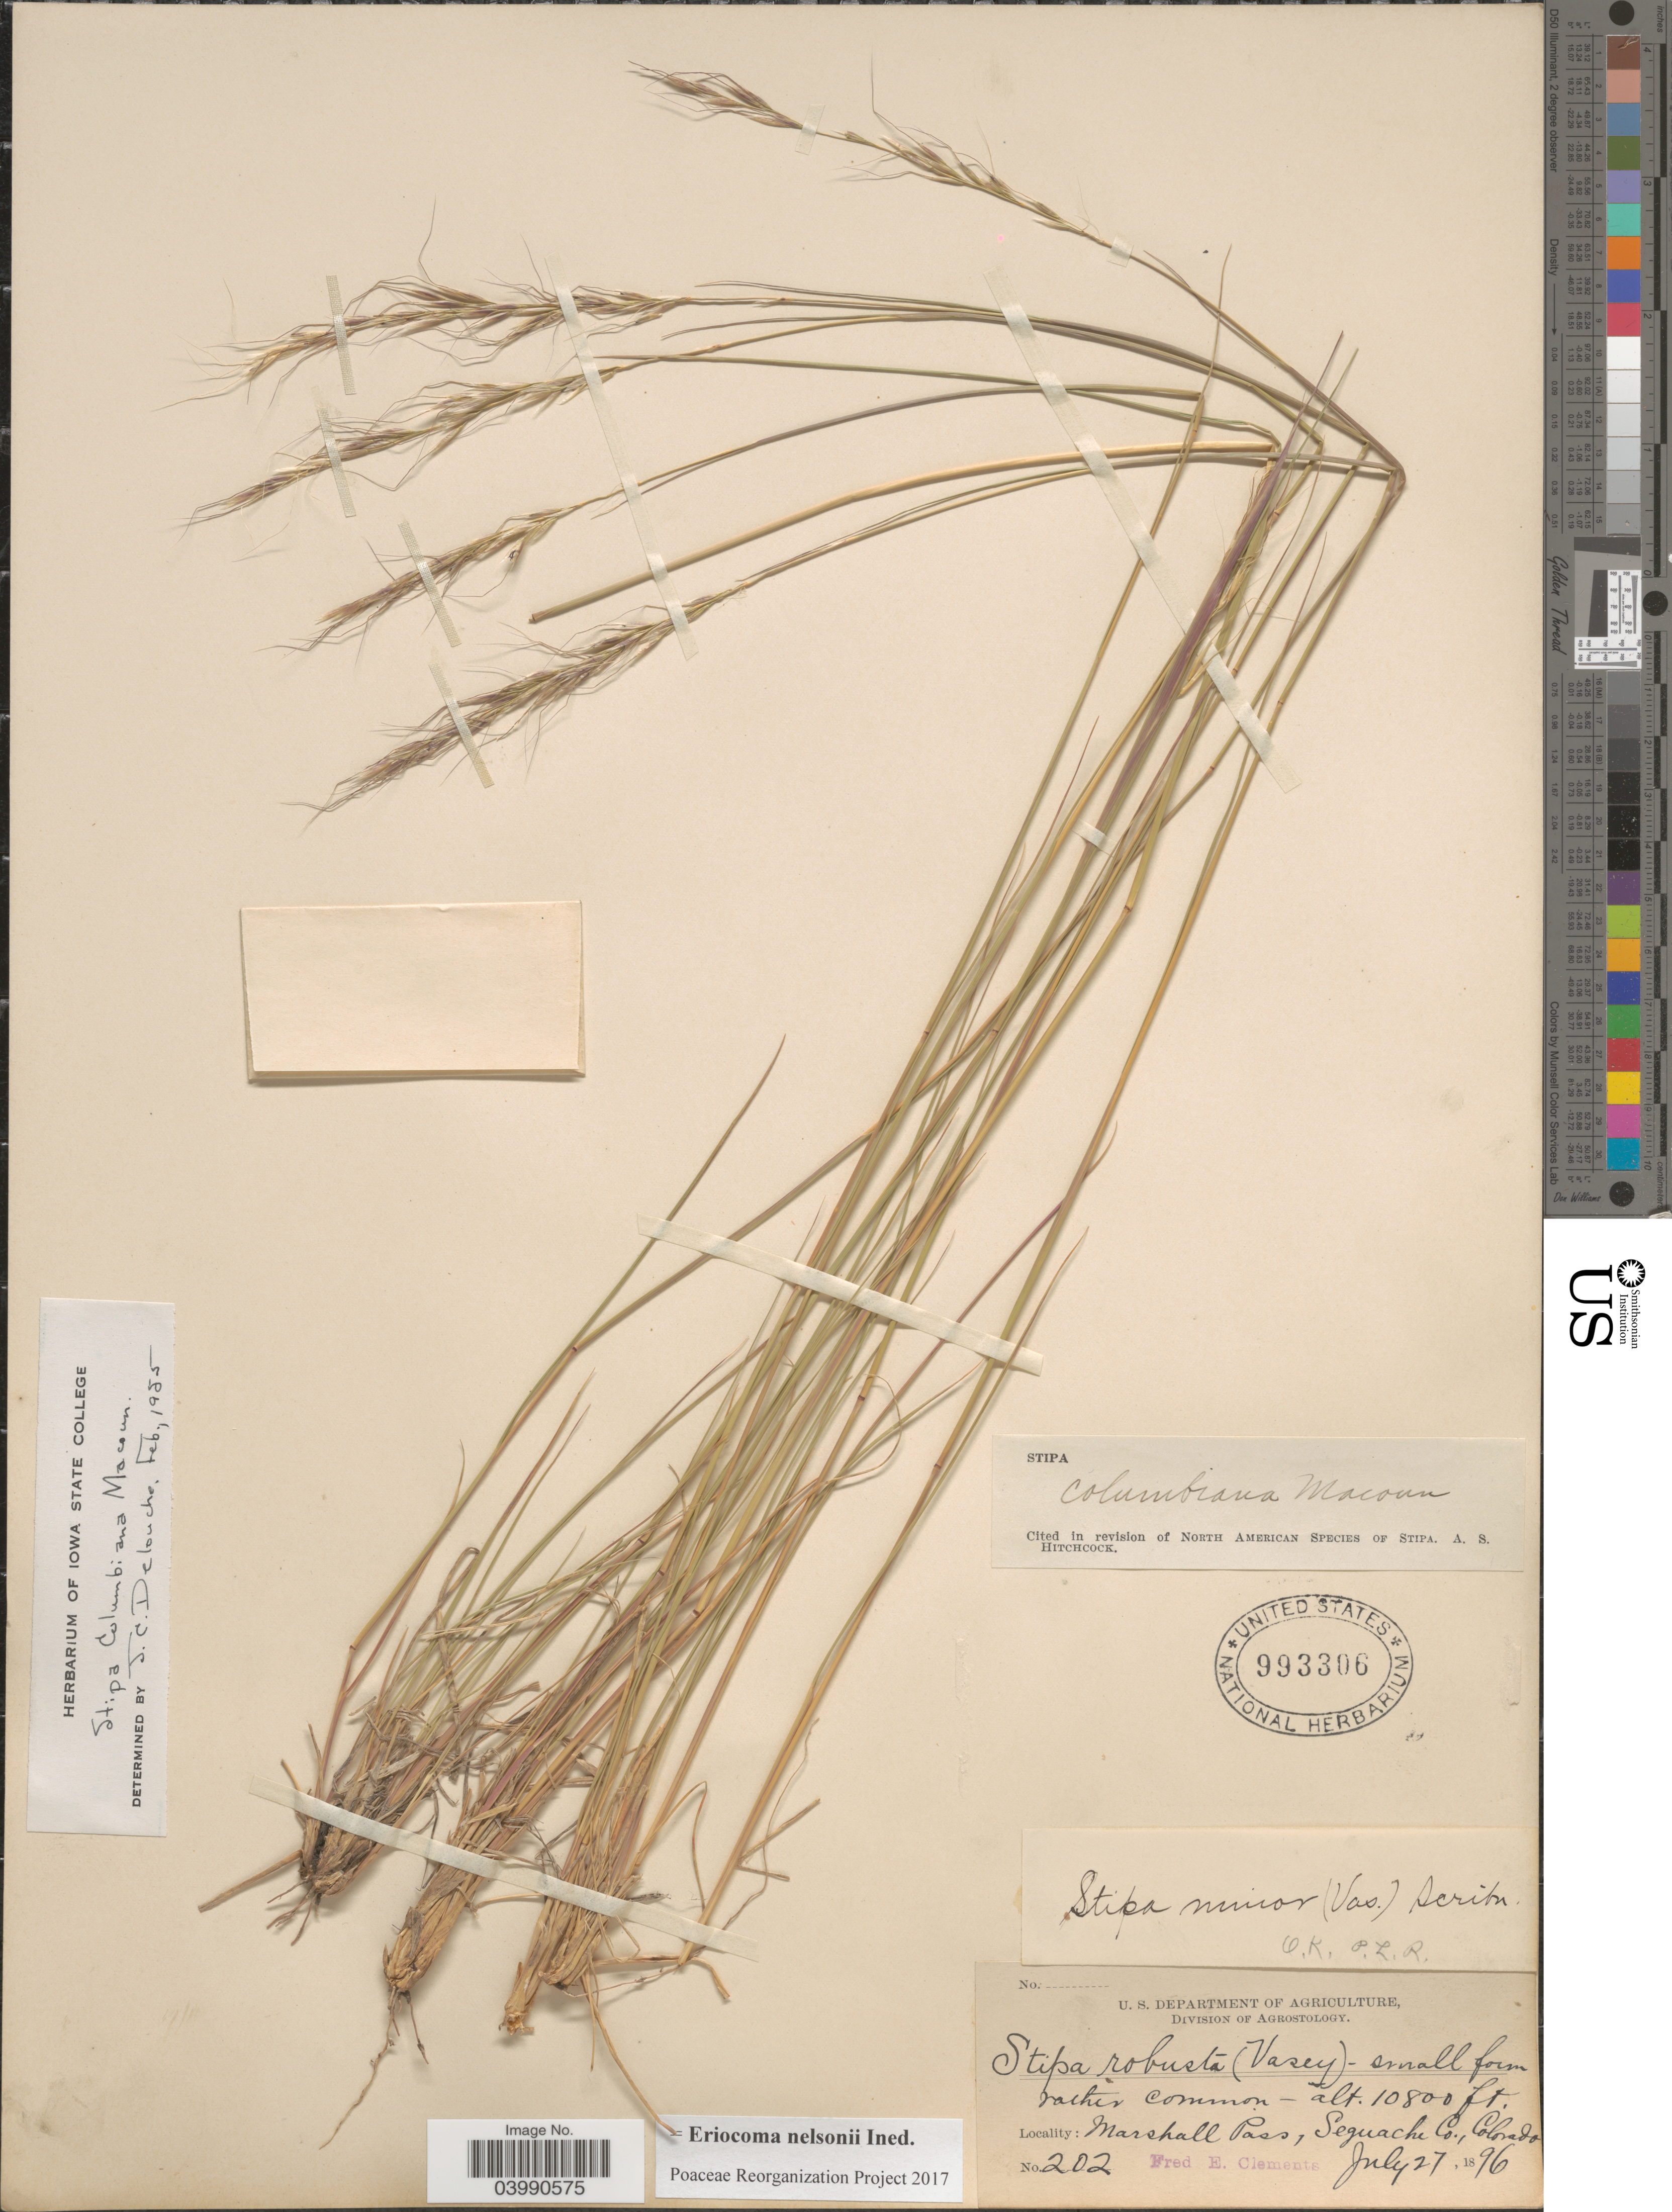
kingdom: Plantae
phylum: Tracheophyta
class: Liliopsida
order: Poales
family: Poaceae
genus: Eriocoma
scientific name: Eriocoma nelsonii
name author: (Scribn.) Romasch.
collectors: F. E. Clements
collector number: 202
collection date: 1896-07-27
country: United States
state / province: Colorado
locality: Marshall Pass, Seguache Co.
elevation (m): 3292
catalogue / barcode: US 993306